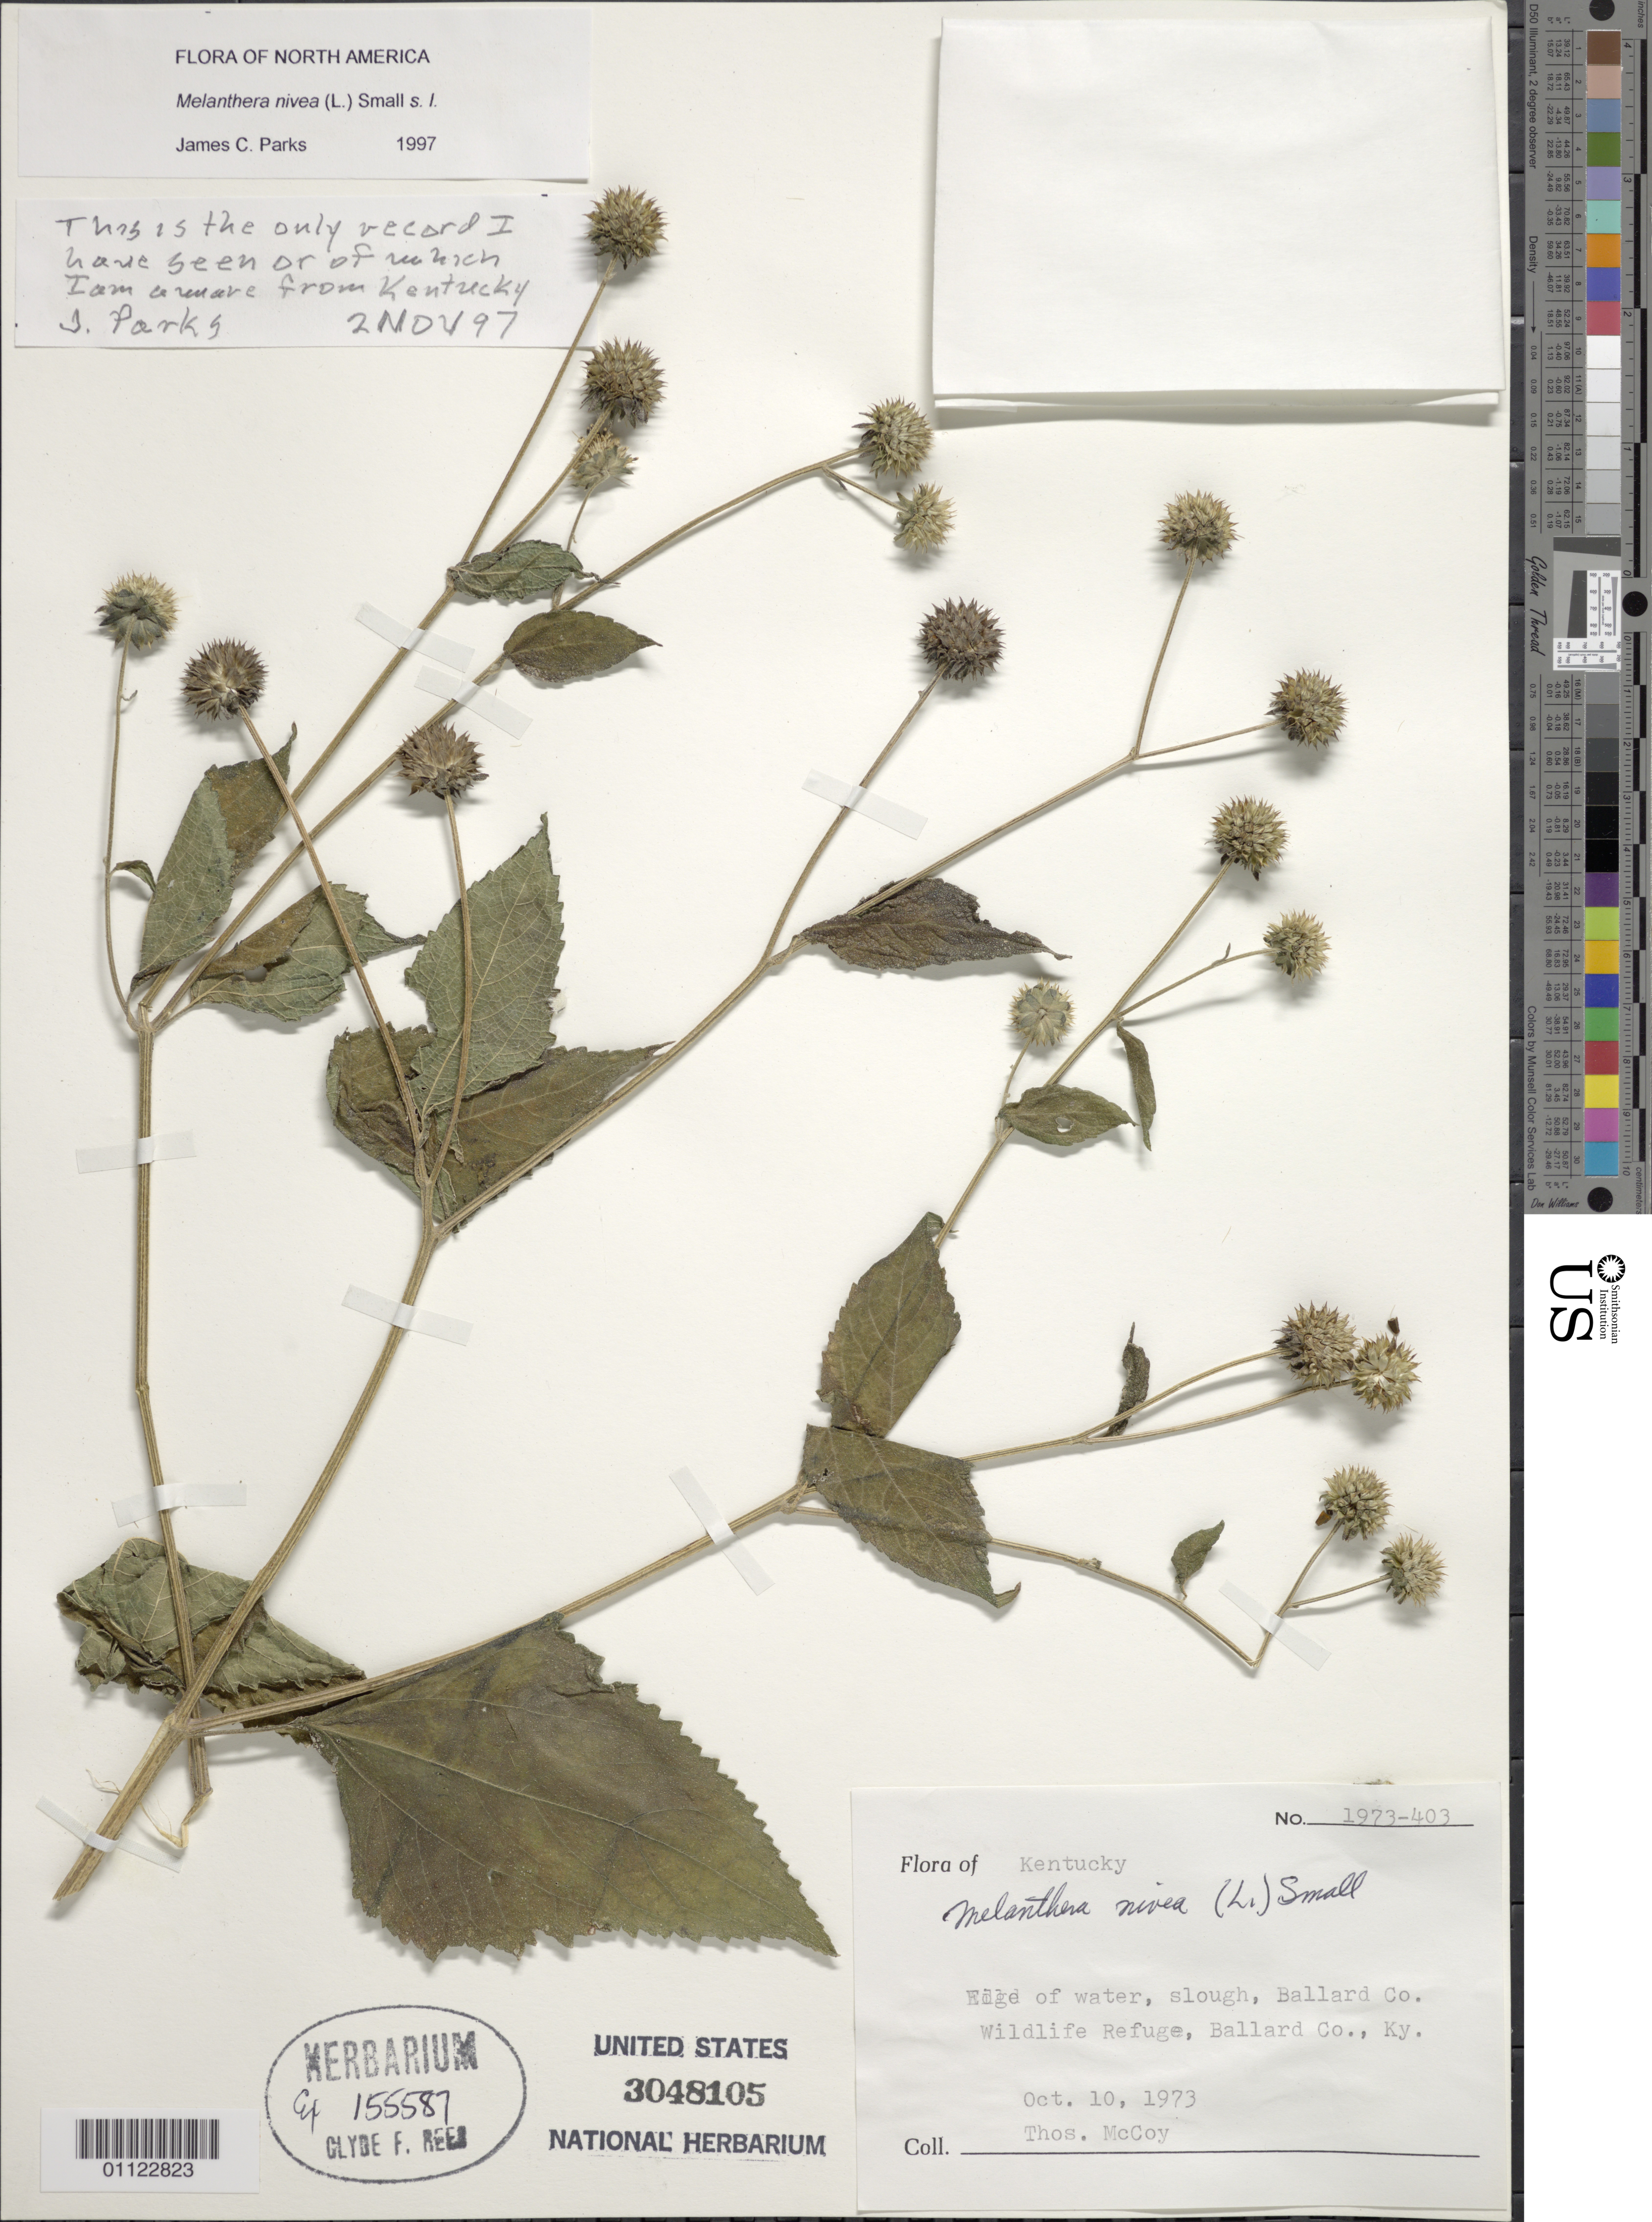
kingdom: Plantae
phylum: Tracheophyta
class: Magnoliopsida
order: Asterales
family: Asteraceae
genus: Melanthera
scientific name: Melanthera nivea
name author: (L.) Small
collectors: T. N. McCoy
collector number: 1973-403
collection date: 1973-10-10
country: United States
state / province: Kentucky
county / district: Ballard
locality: Wildlife Refuge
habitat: Edge of water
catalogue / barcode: US 3048105